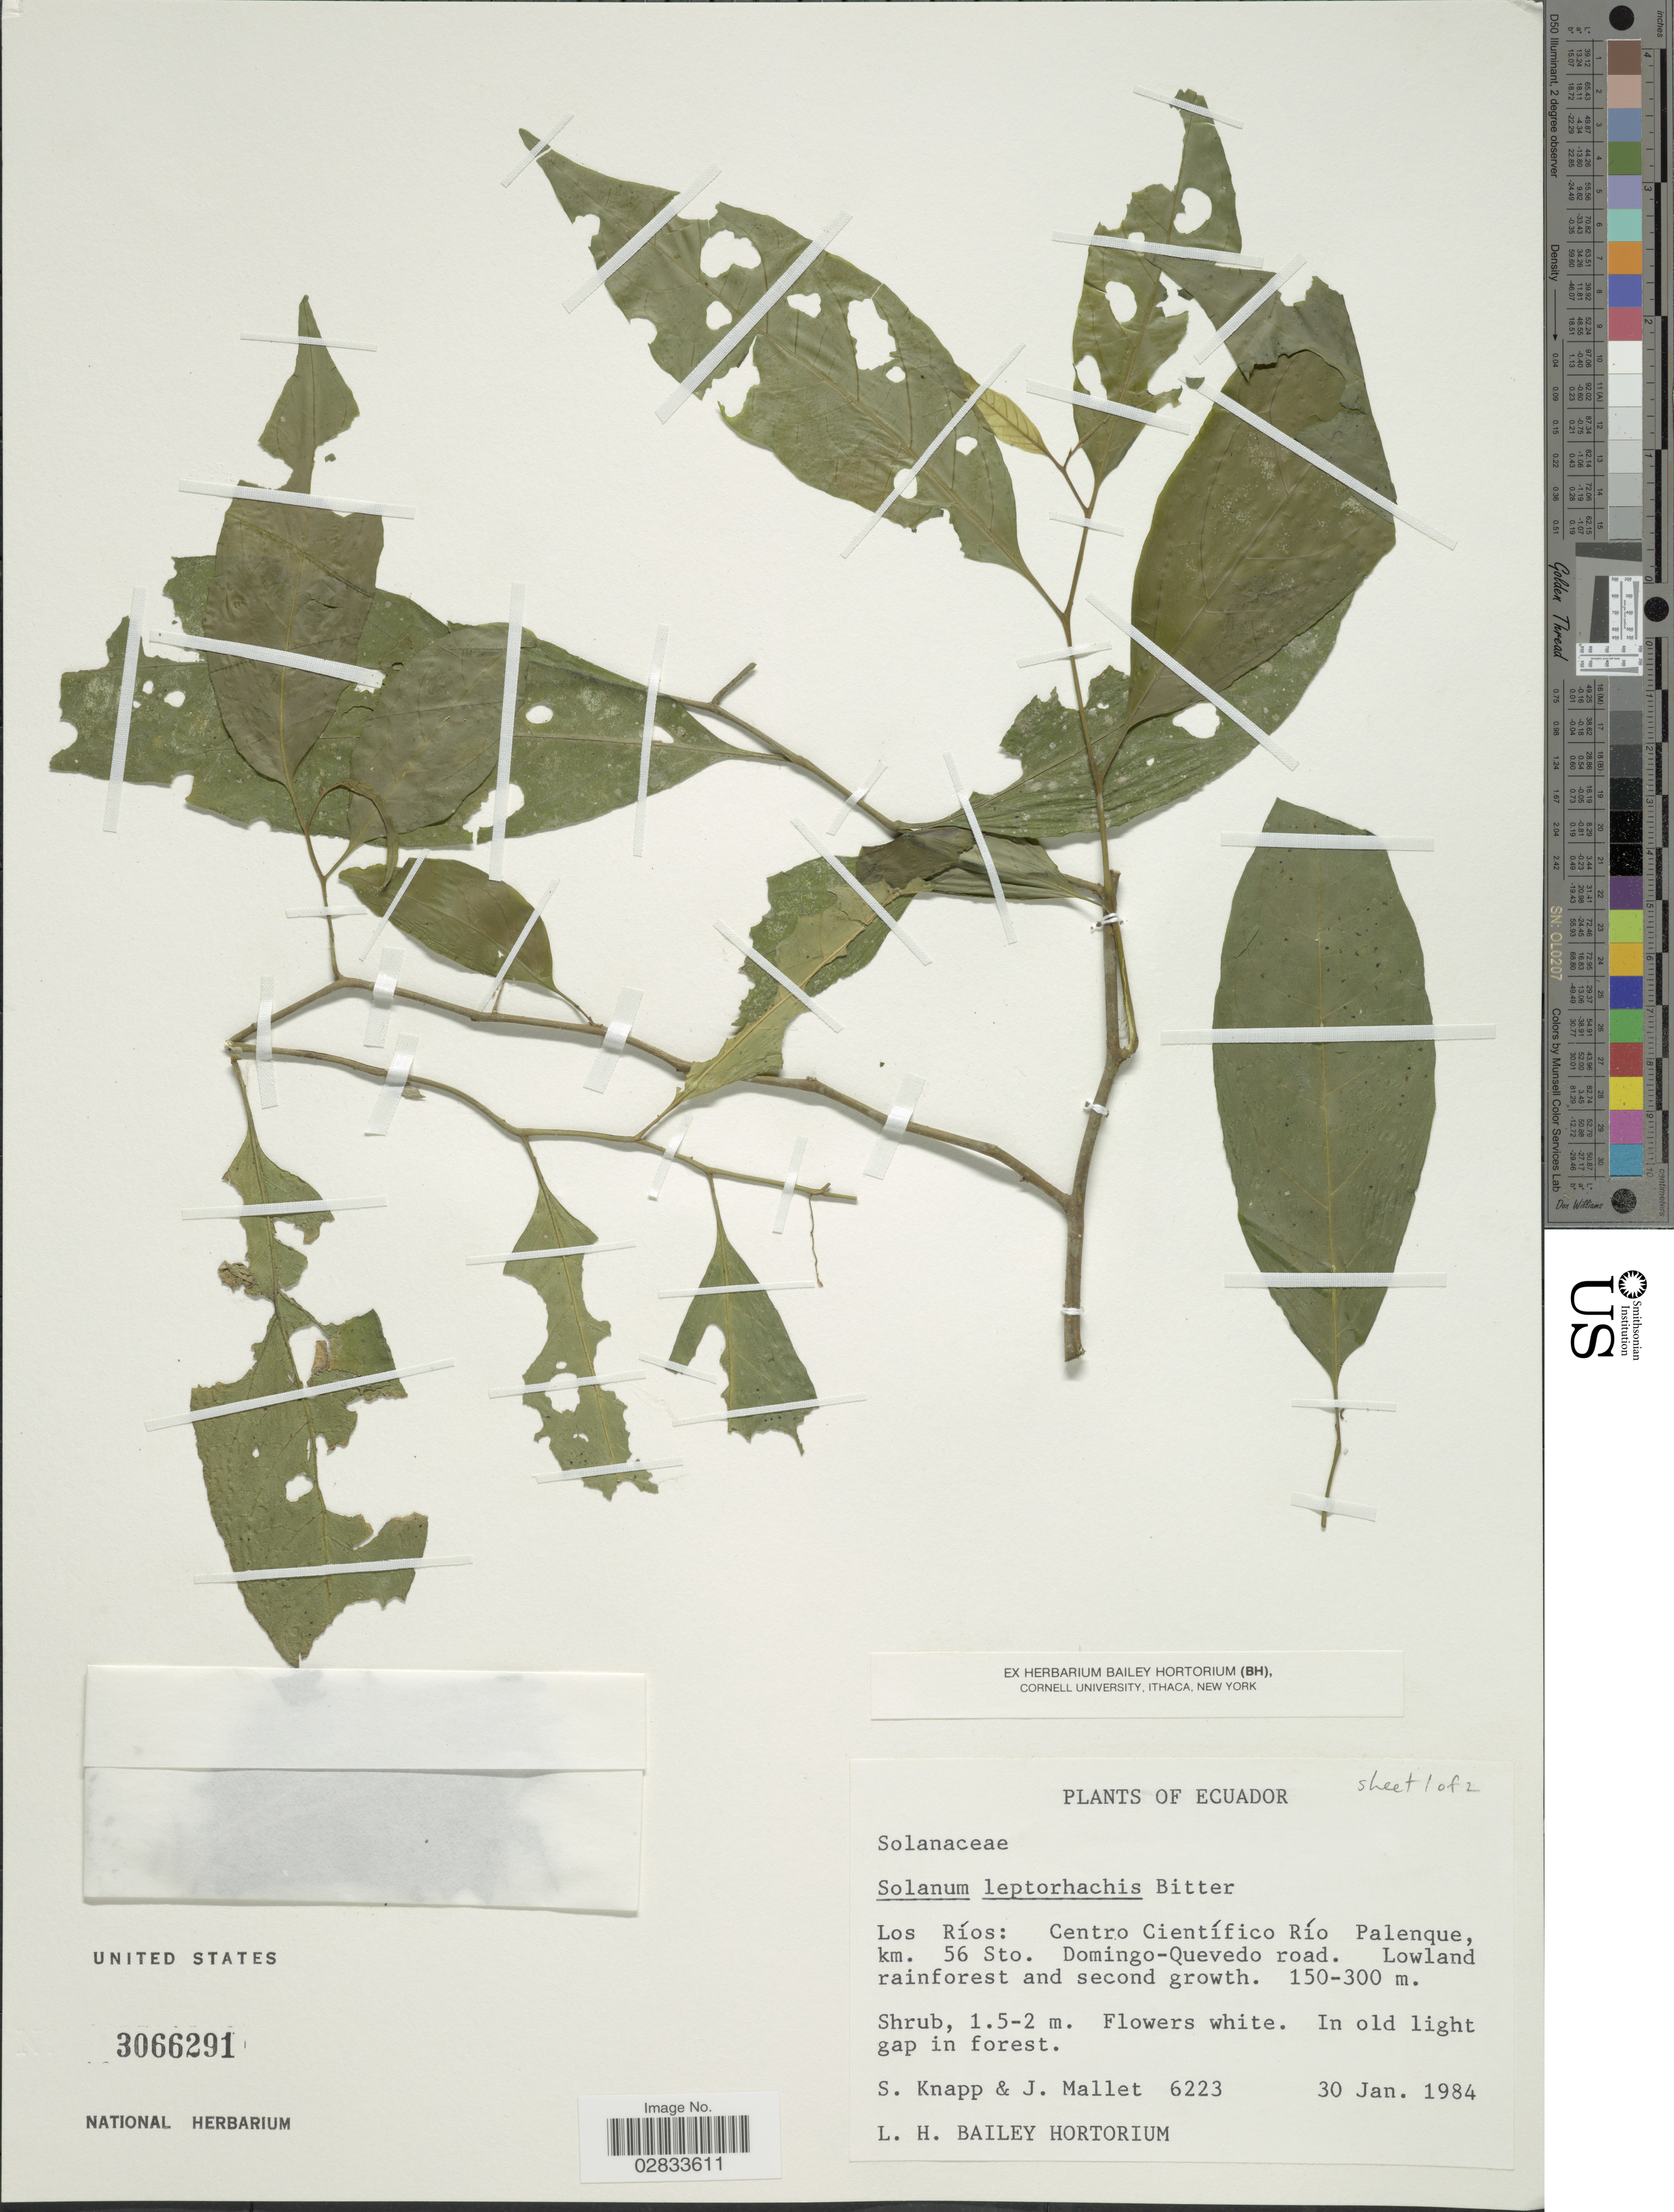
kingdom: Plantae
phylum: Tracheophyta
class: Magnoliopsida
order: Solanales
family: Solanaceae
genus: Solanum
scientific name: Solanum leptorhachis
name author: Bitter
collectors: S. Knapp & J. Mallet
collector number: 6223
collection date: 1984-01-30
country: Ecuador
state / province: Los Ríos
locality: Centro Científico Río Palenque, km. 56 Sto. Domingo-Quevedo road.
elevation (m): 150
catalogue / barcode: US 3066291